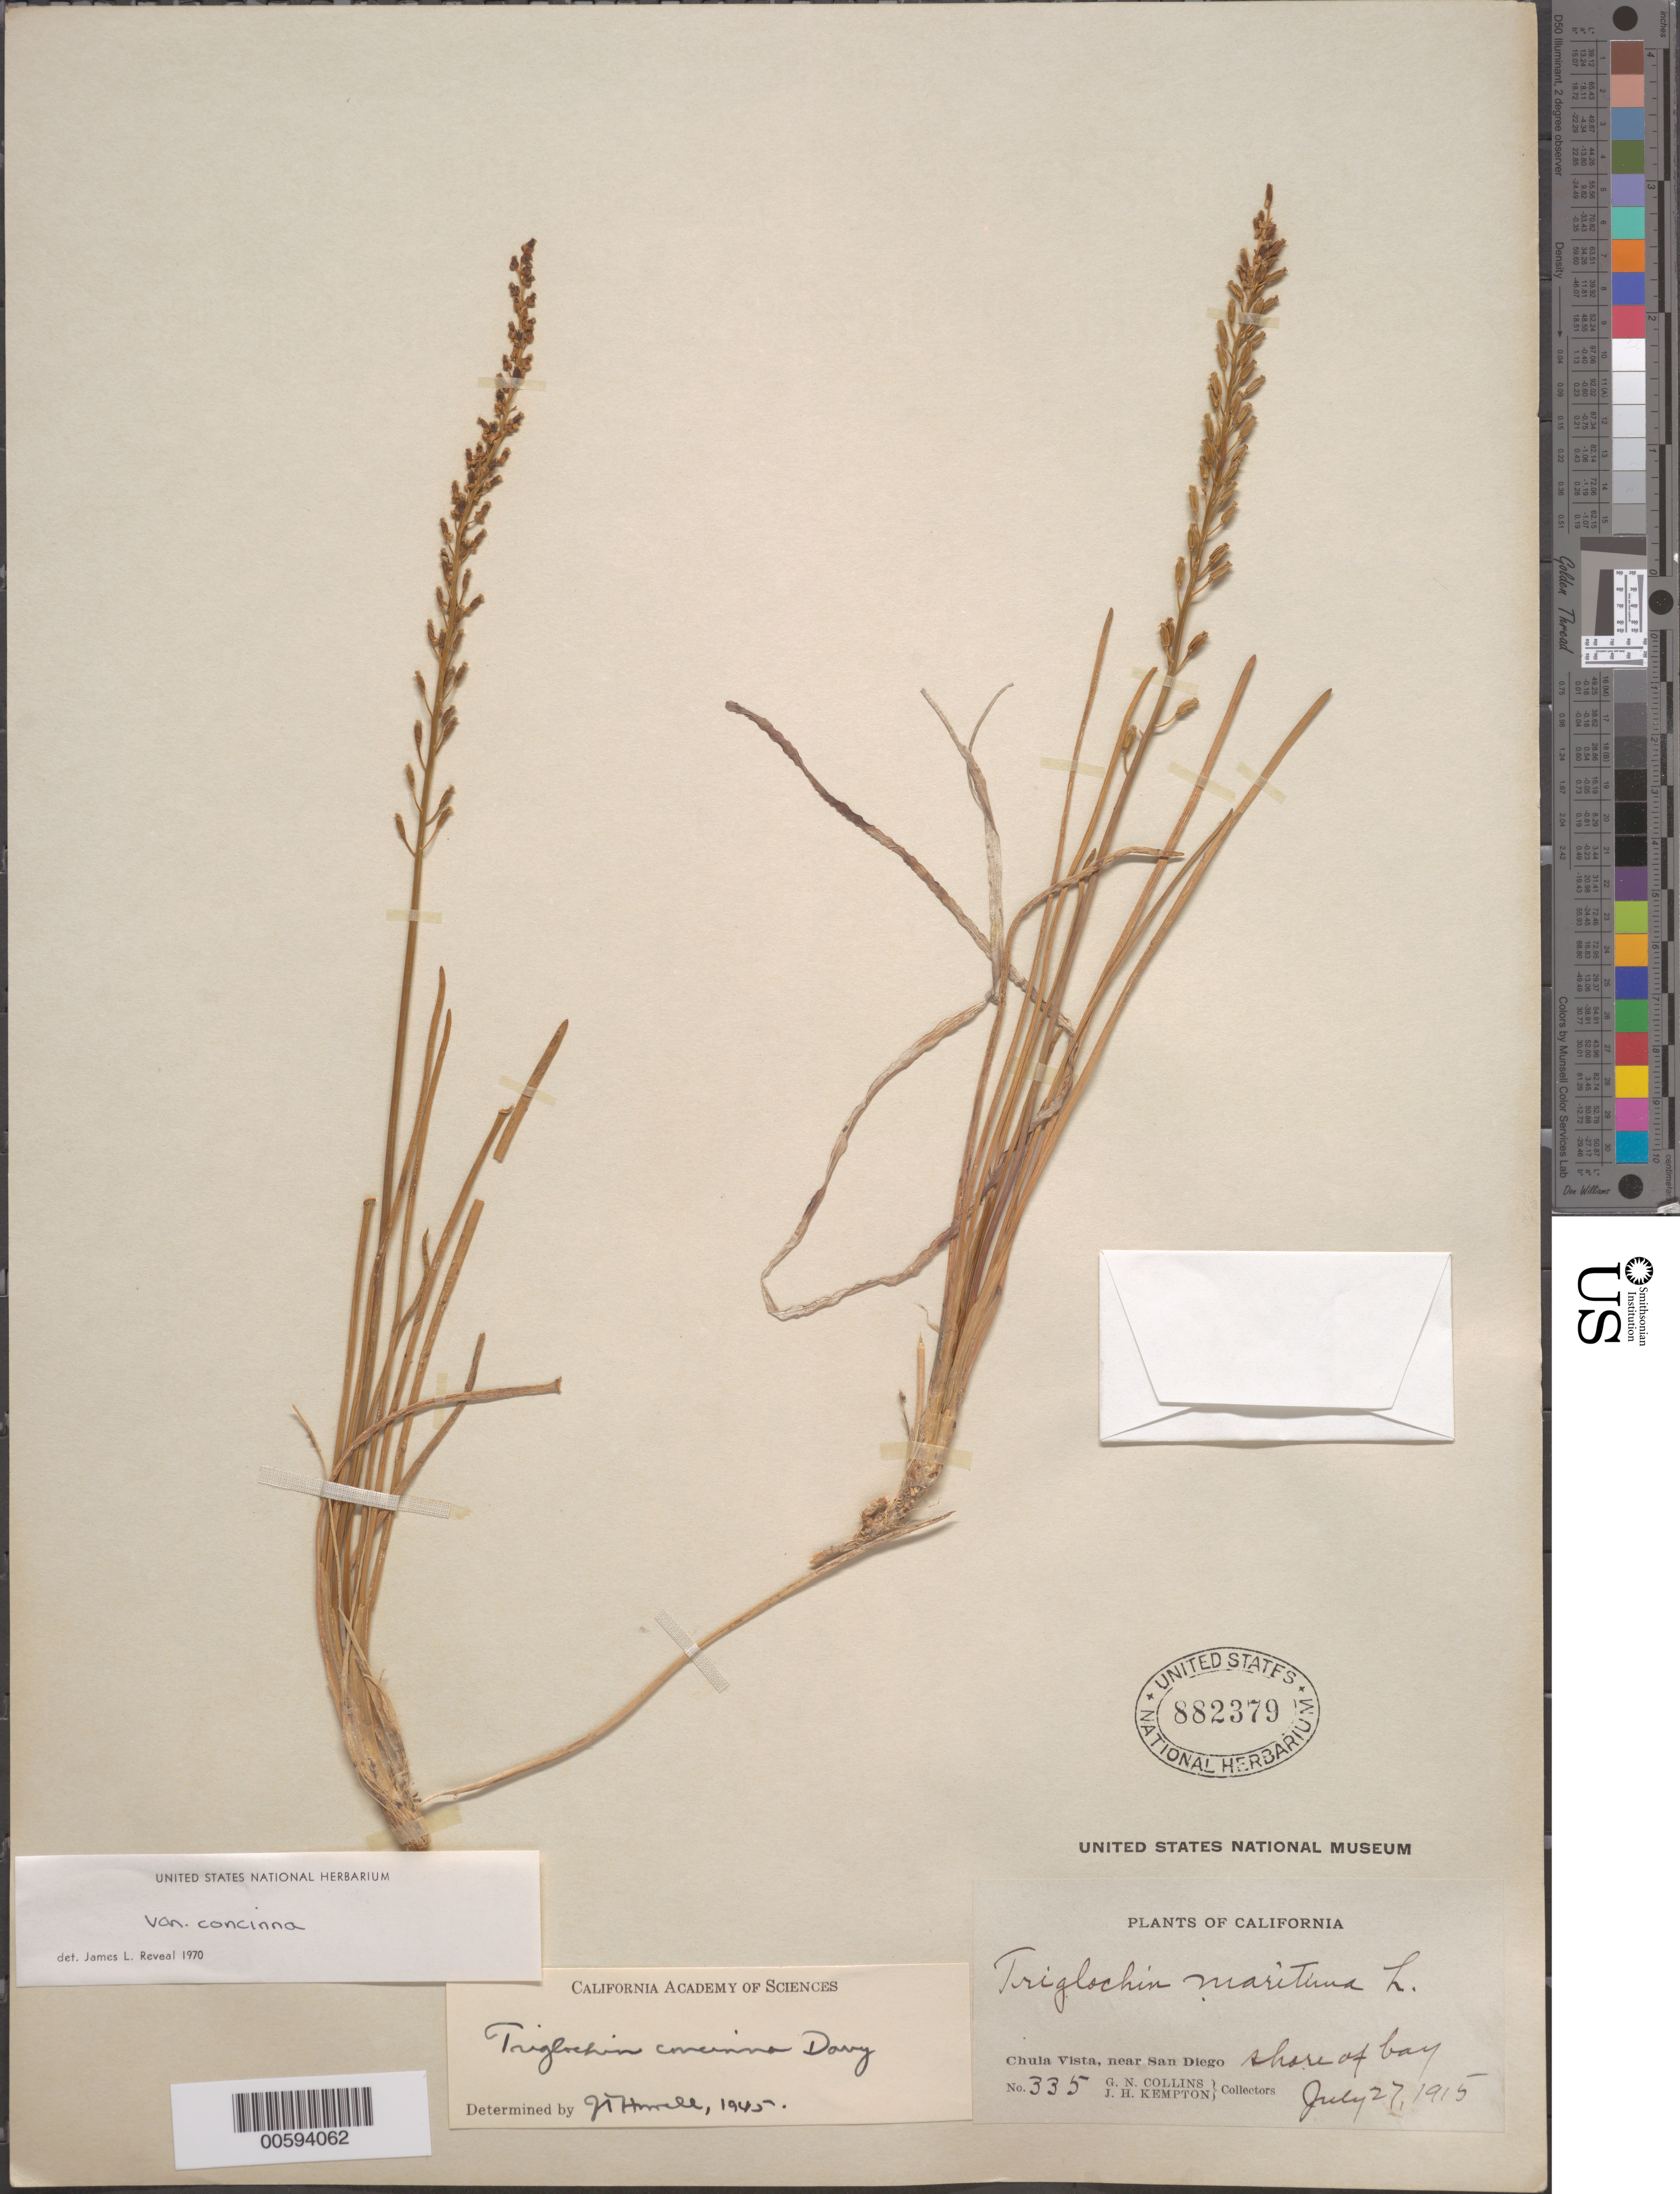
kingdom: Plantae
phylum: Tracheophyta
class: Liliopsida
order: Alismatales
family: Juncaginaceae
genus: Triglochin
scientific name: Triglochin concinna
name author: Davy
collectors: G. Collins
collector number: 335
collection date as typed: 27 Jul 1915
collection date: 1915-07-27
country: United States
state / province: California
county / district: San Diego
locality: Chula Vista, near San Diego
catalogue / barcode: US 882379